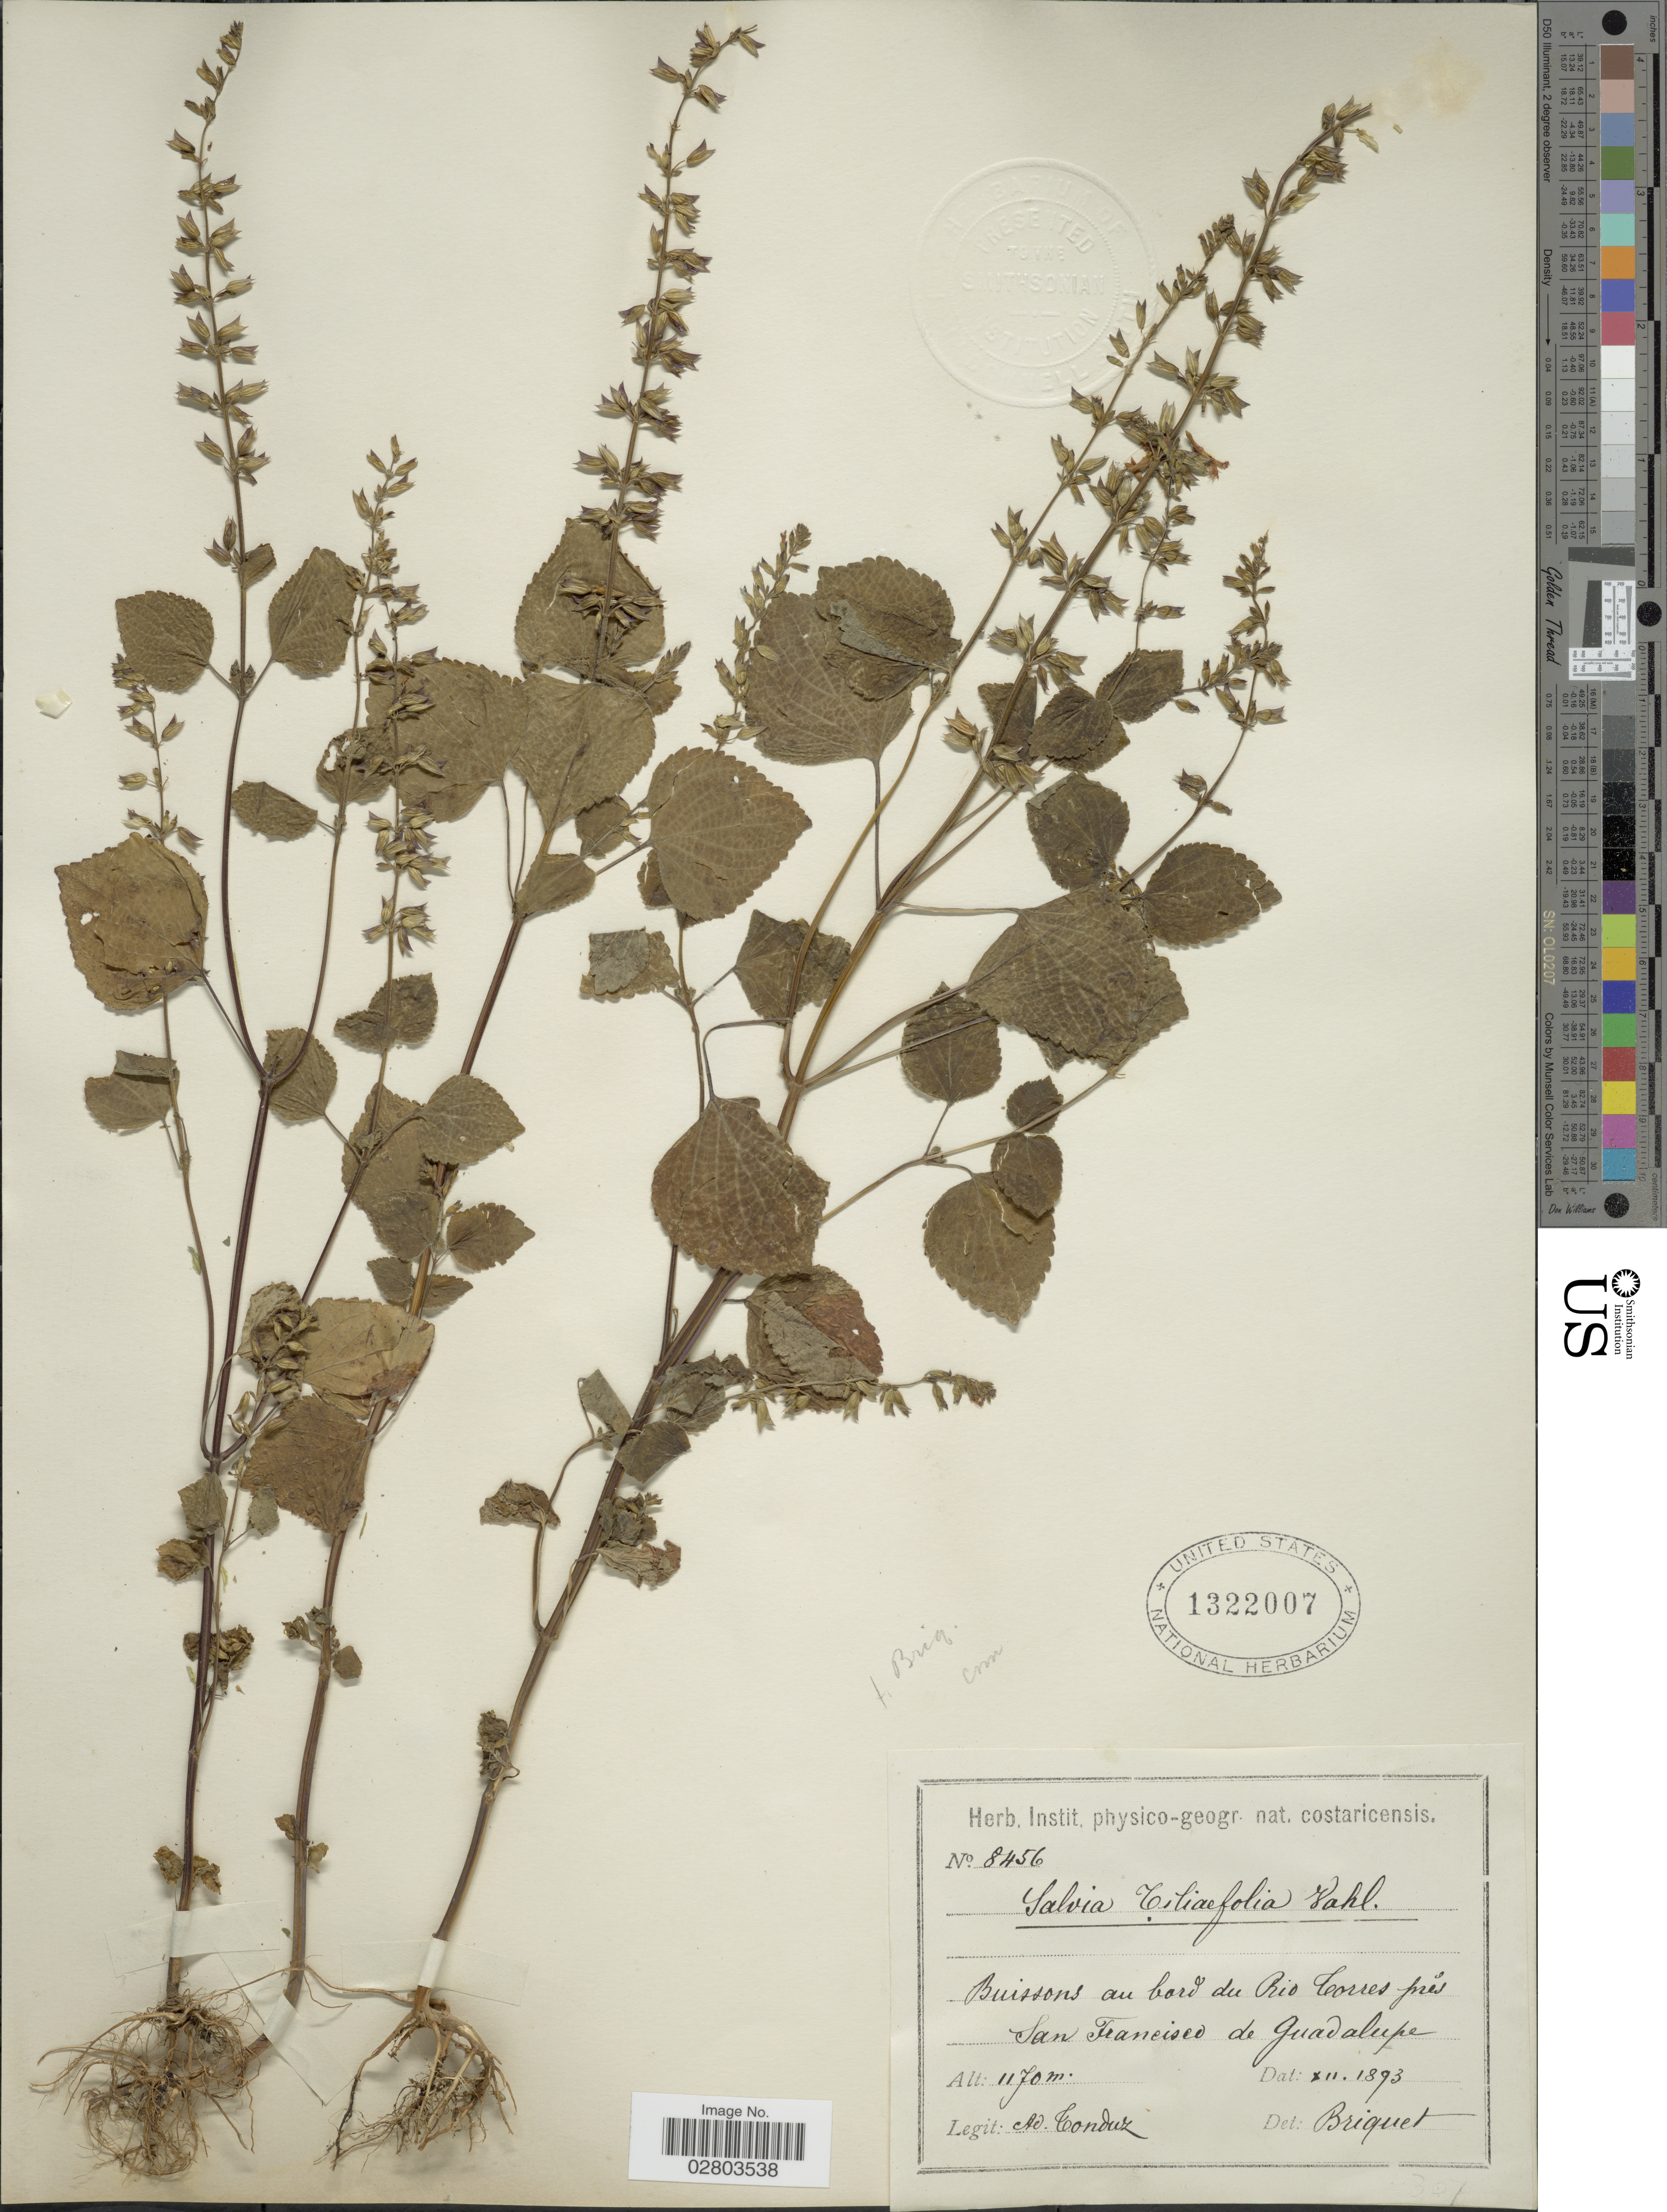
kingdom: Plantae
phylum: Tracheophyta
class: Magnoliopsida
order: Lamiales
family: Lamiaceae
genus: Salvia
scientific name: Salvia tiliifolia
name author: Vahl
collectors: A. Tonduz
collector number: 8456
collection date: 1893-12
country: Costa Rica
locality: Buissons au bord du Rio Torres prés San Francisco de Guadelupe.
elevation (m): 1170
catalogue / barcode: US 1322007